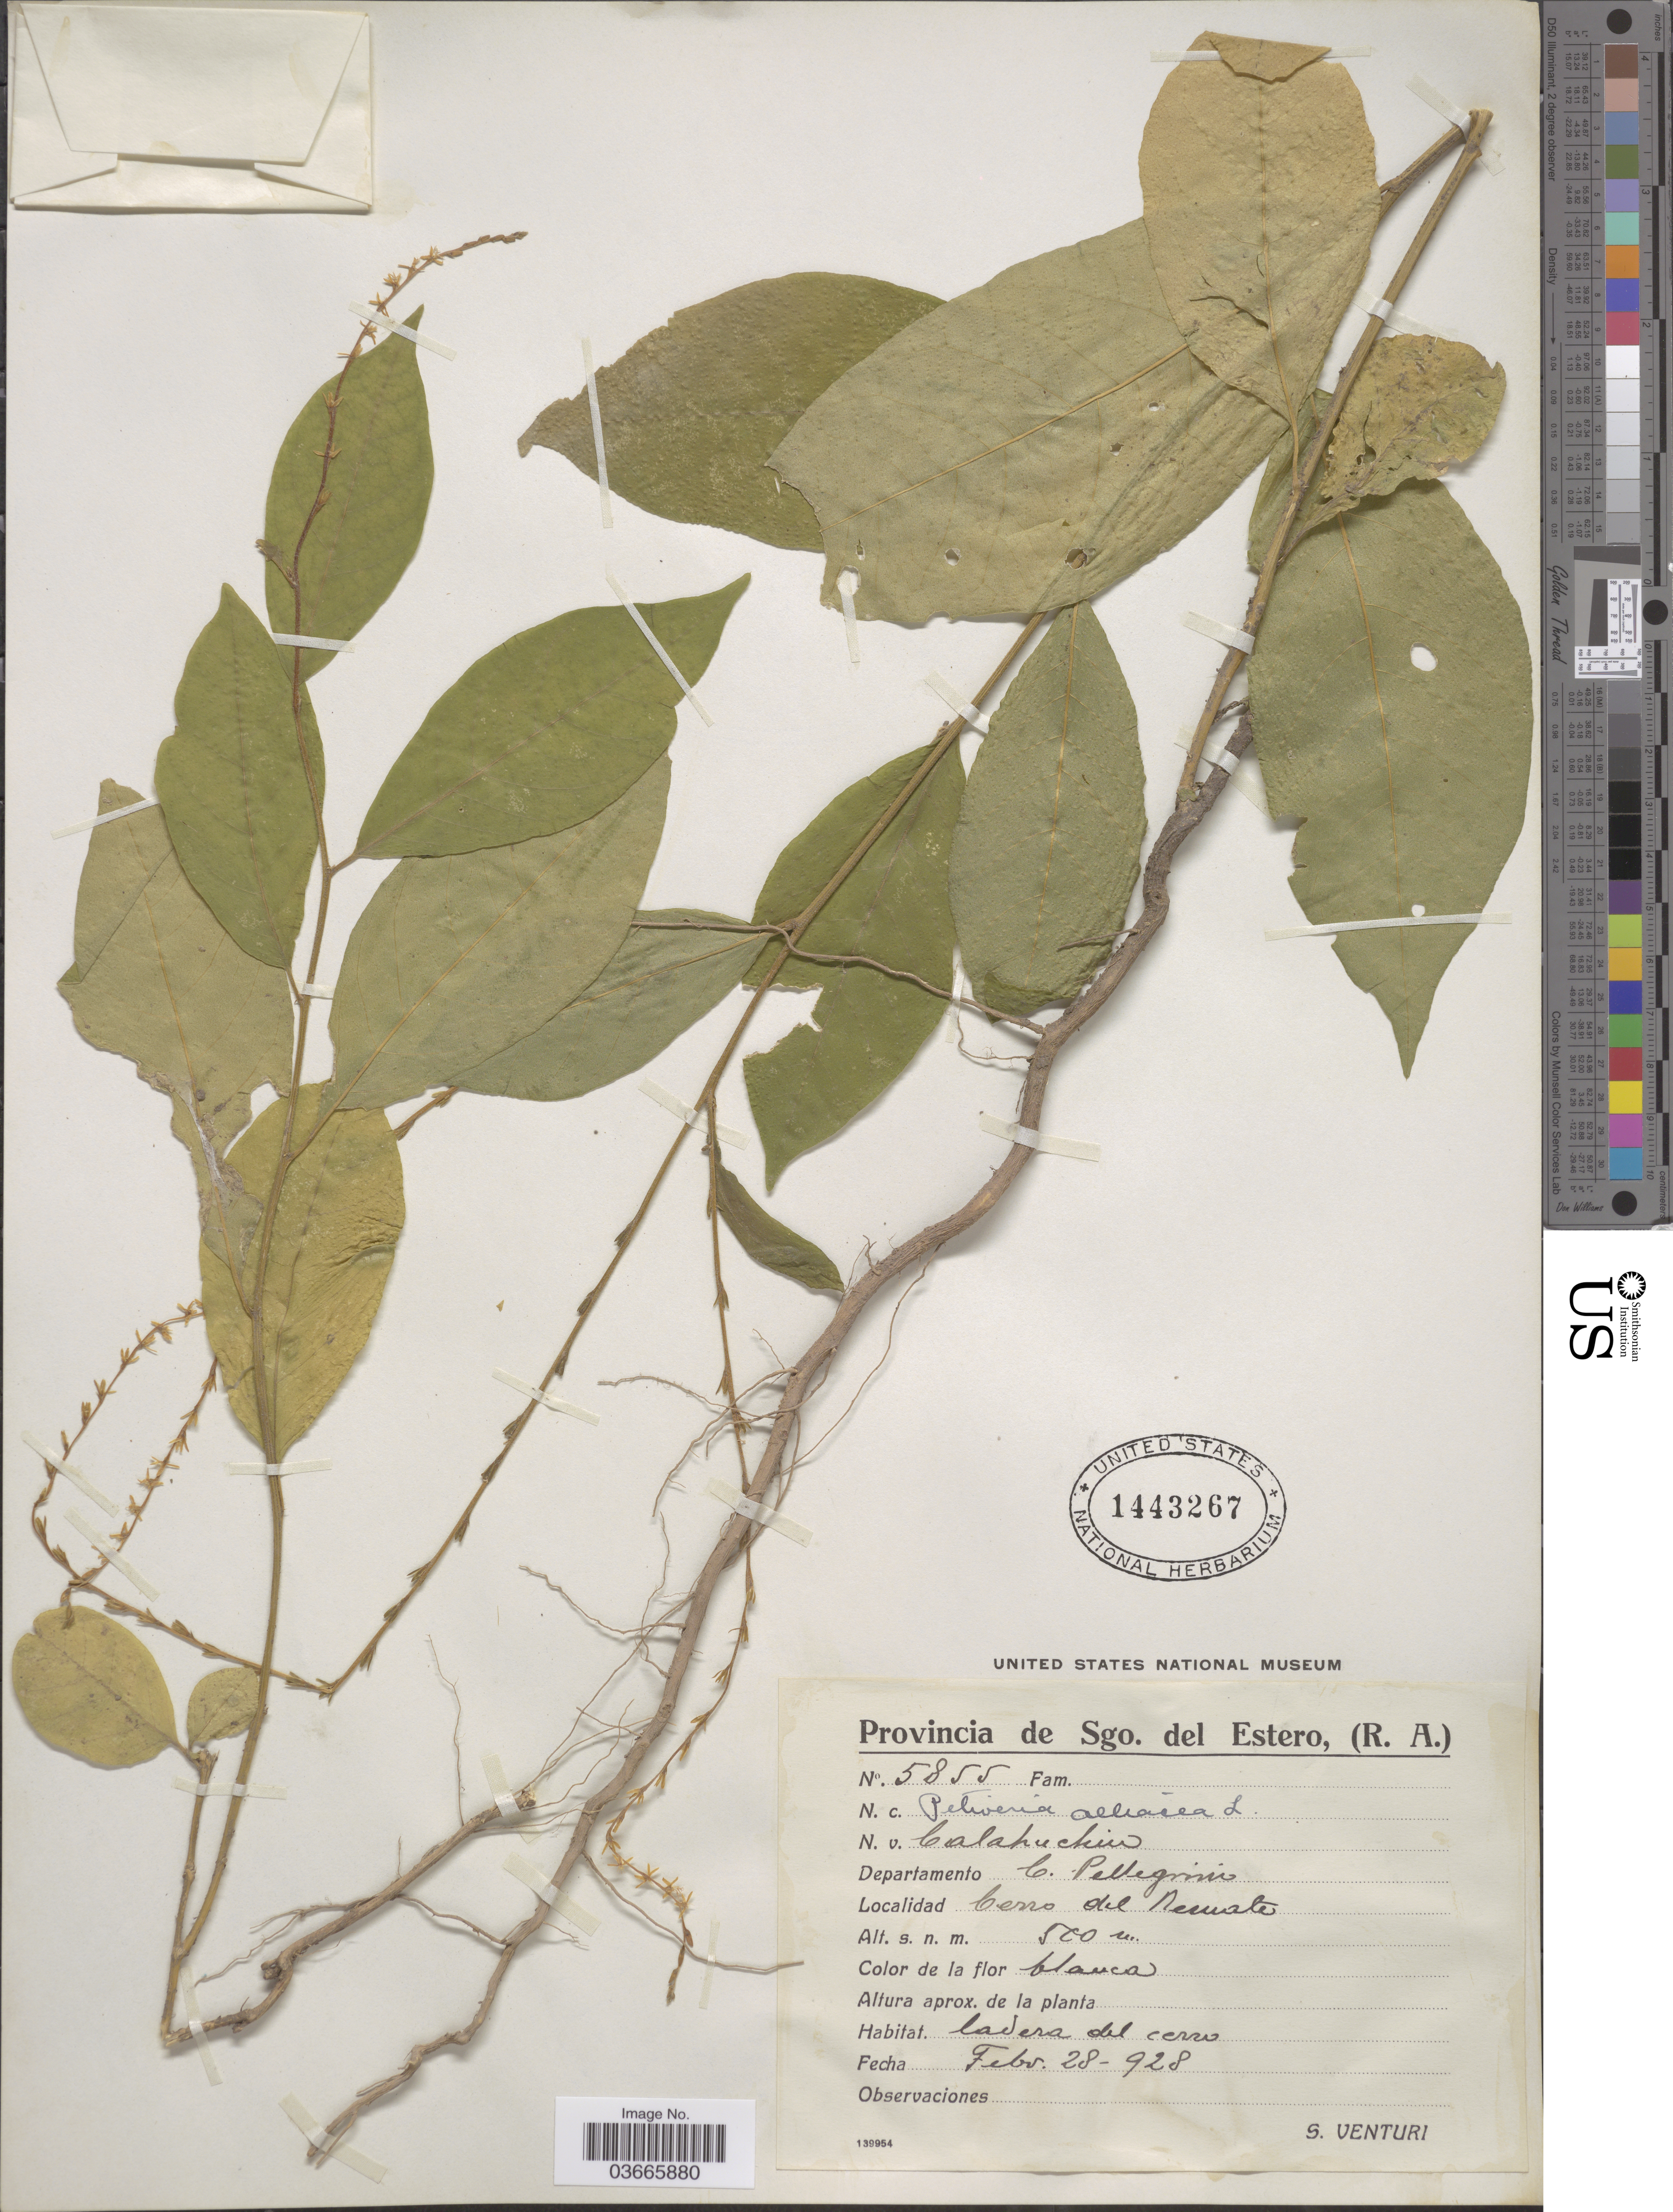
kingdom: Plantae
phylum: Tracheophyta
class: Magnoliopsida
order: Caryophyllales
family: Phytolaccaceae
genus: Petiveria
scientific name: Petiveria alliacea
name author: L.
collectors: S. Venturi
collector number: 5855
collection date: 1928-02-28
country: Argentina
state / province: Santiago del Estero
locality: (R. A.), Departamento C. Pellegrini. Cerro del Nemate.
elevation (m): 500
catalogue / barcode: US 1443267